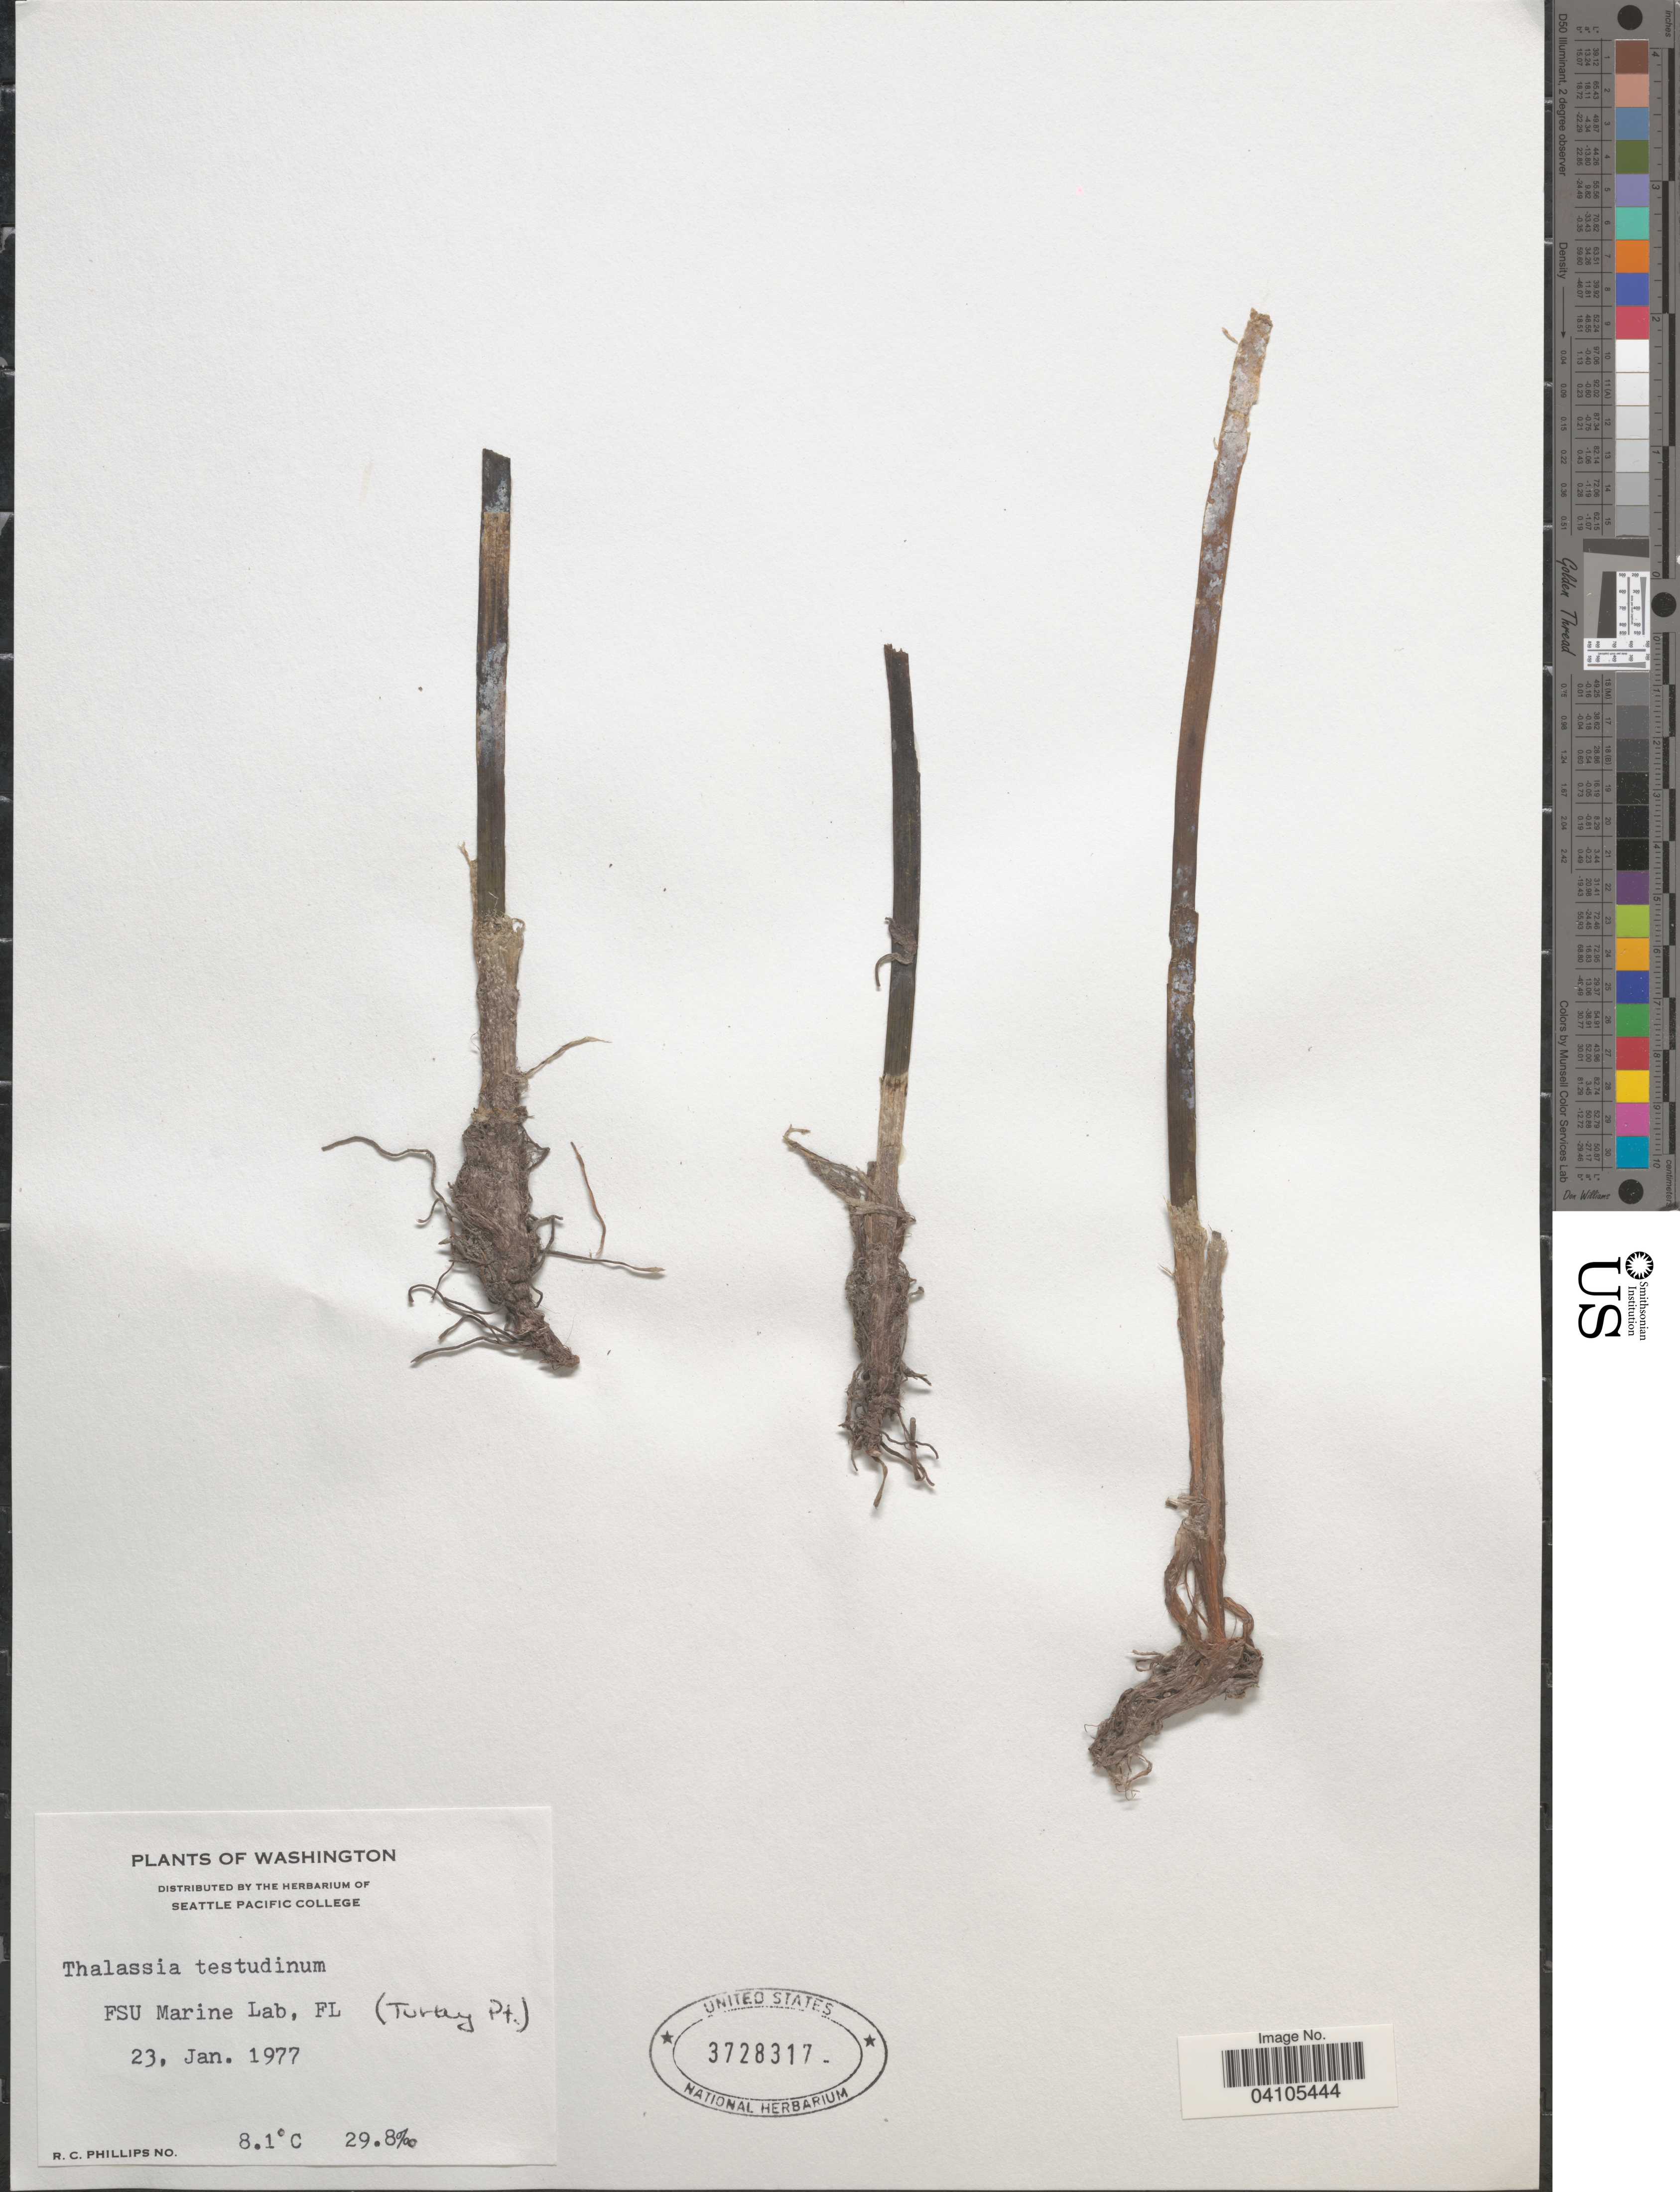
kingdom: Plantae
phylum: Tracheophyta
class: Liliopsida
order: Alismatales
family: Hydrocharitaceae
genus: Thalassia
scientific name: Thalassia testudinum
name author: Banks & Sol. ex K.D. Koenig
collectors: R. C. Phillips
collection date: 1977-01-23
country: United States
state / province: Florida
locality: FSU Marine Lab, (Turkey Pt.).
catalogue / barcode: US 3728317